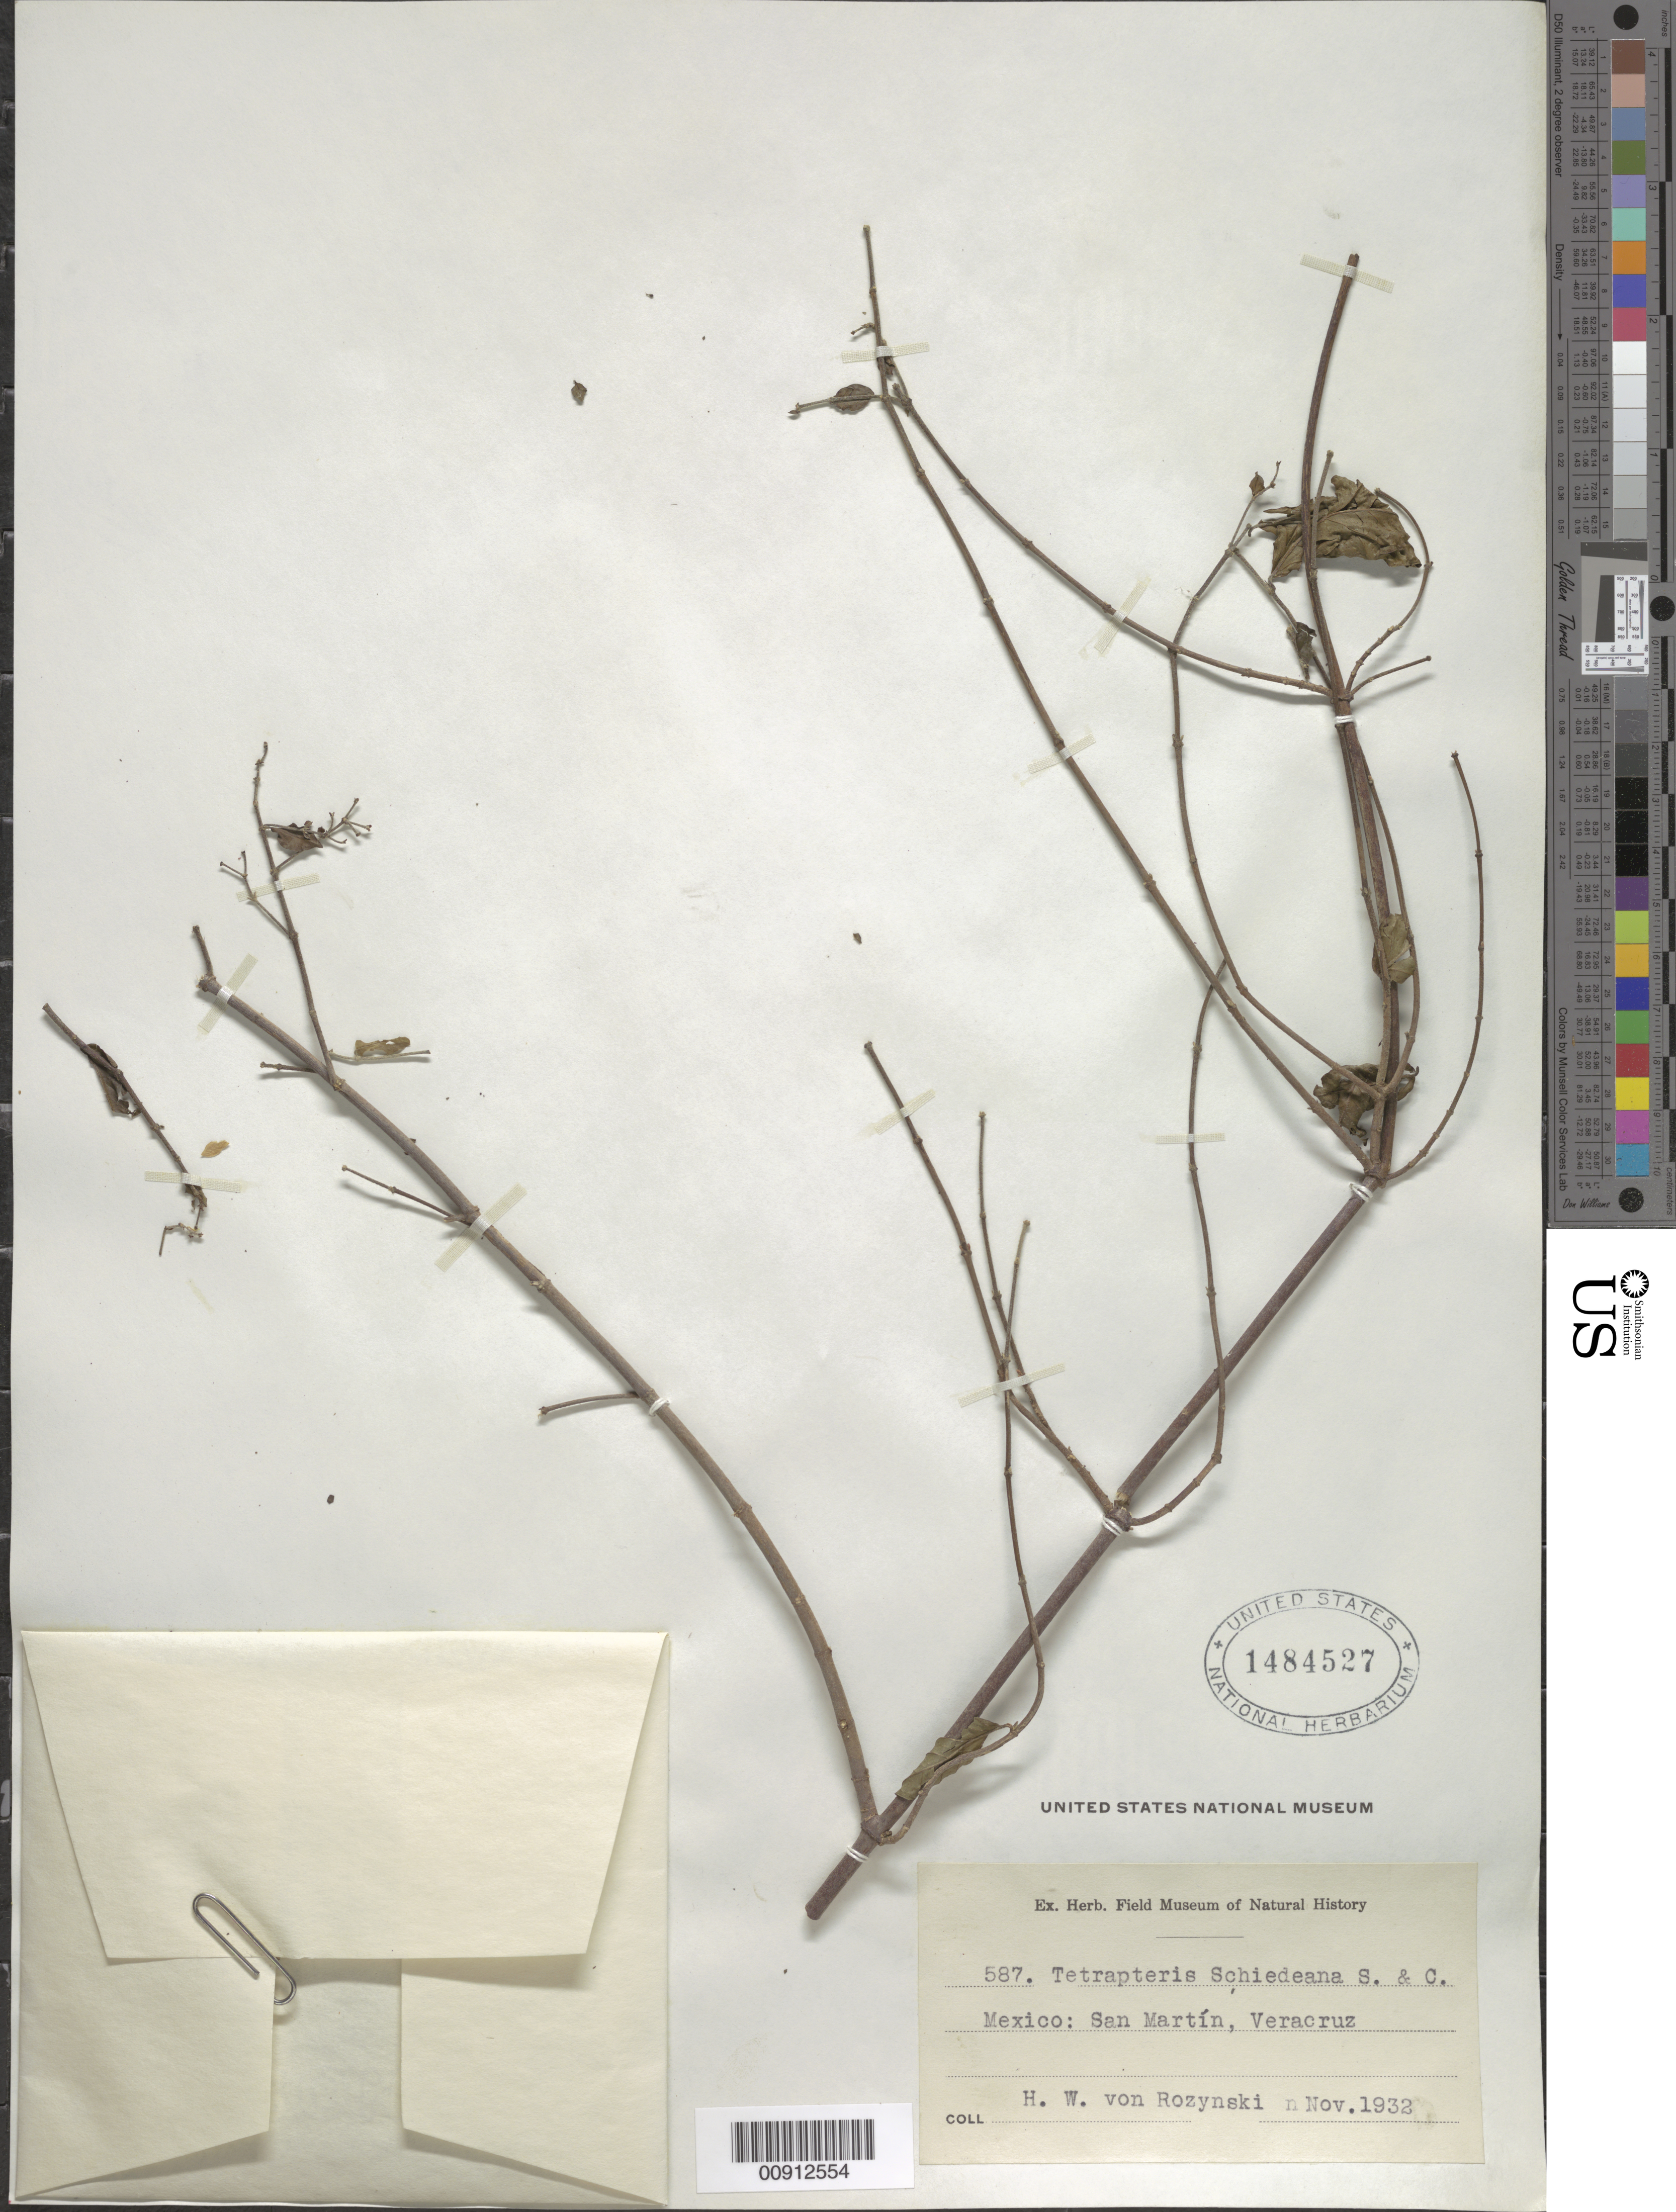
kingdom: Plantae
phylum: Tracheophyta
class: Magnoliopsida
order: Malpighiales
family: Malpighiaceae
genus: Tetrapterys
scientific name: Tetrapterys schiedeana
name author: Schltdl. & Cham.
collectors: Rozynski, H. W. von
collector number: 587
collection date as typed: Nov 1932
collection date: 1932-11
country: Mexico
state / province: Veracruz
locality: San Martín, Veracruz.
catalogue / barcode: US 1484527